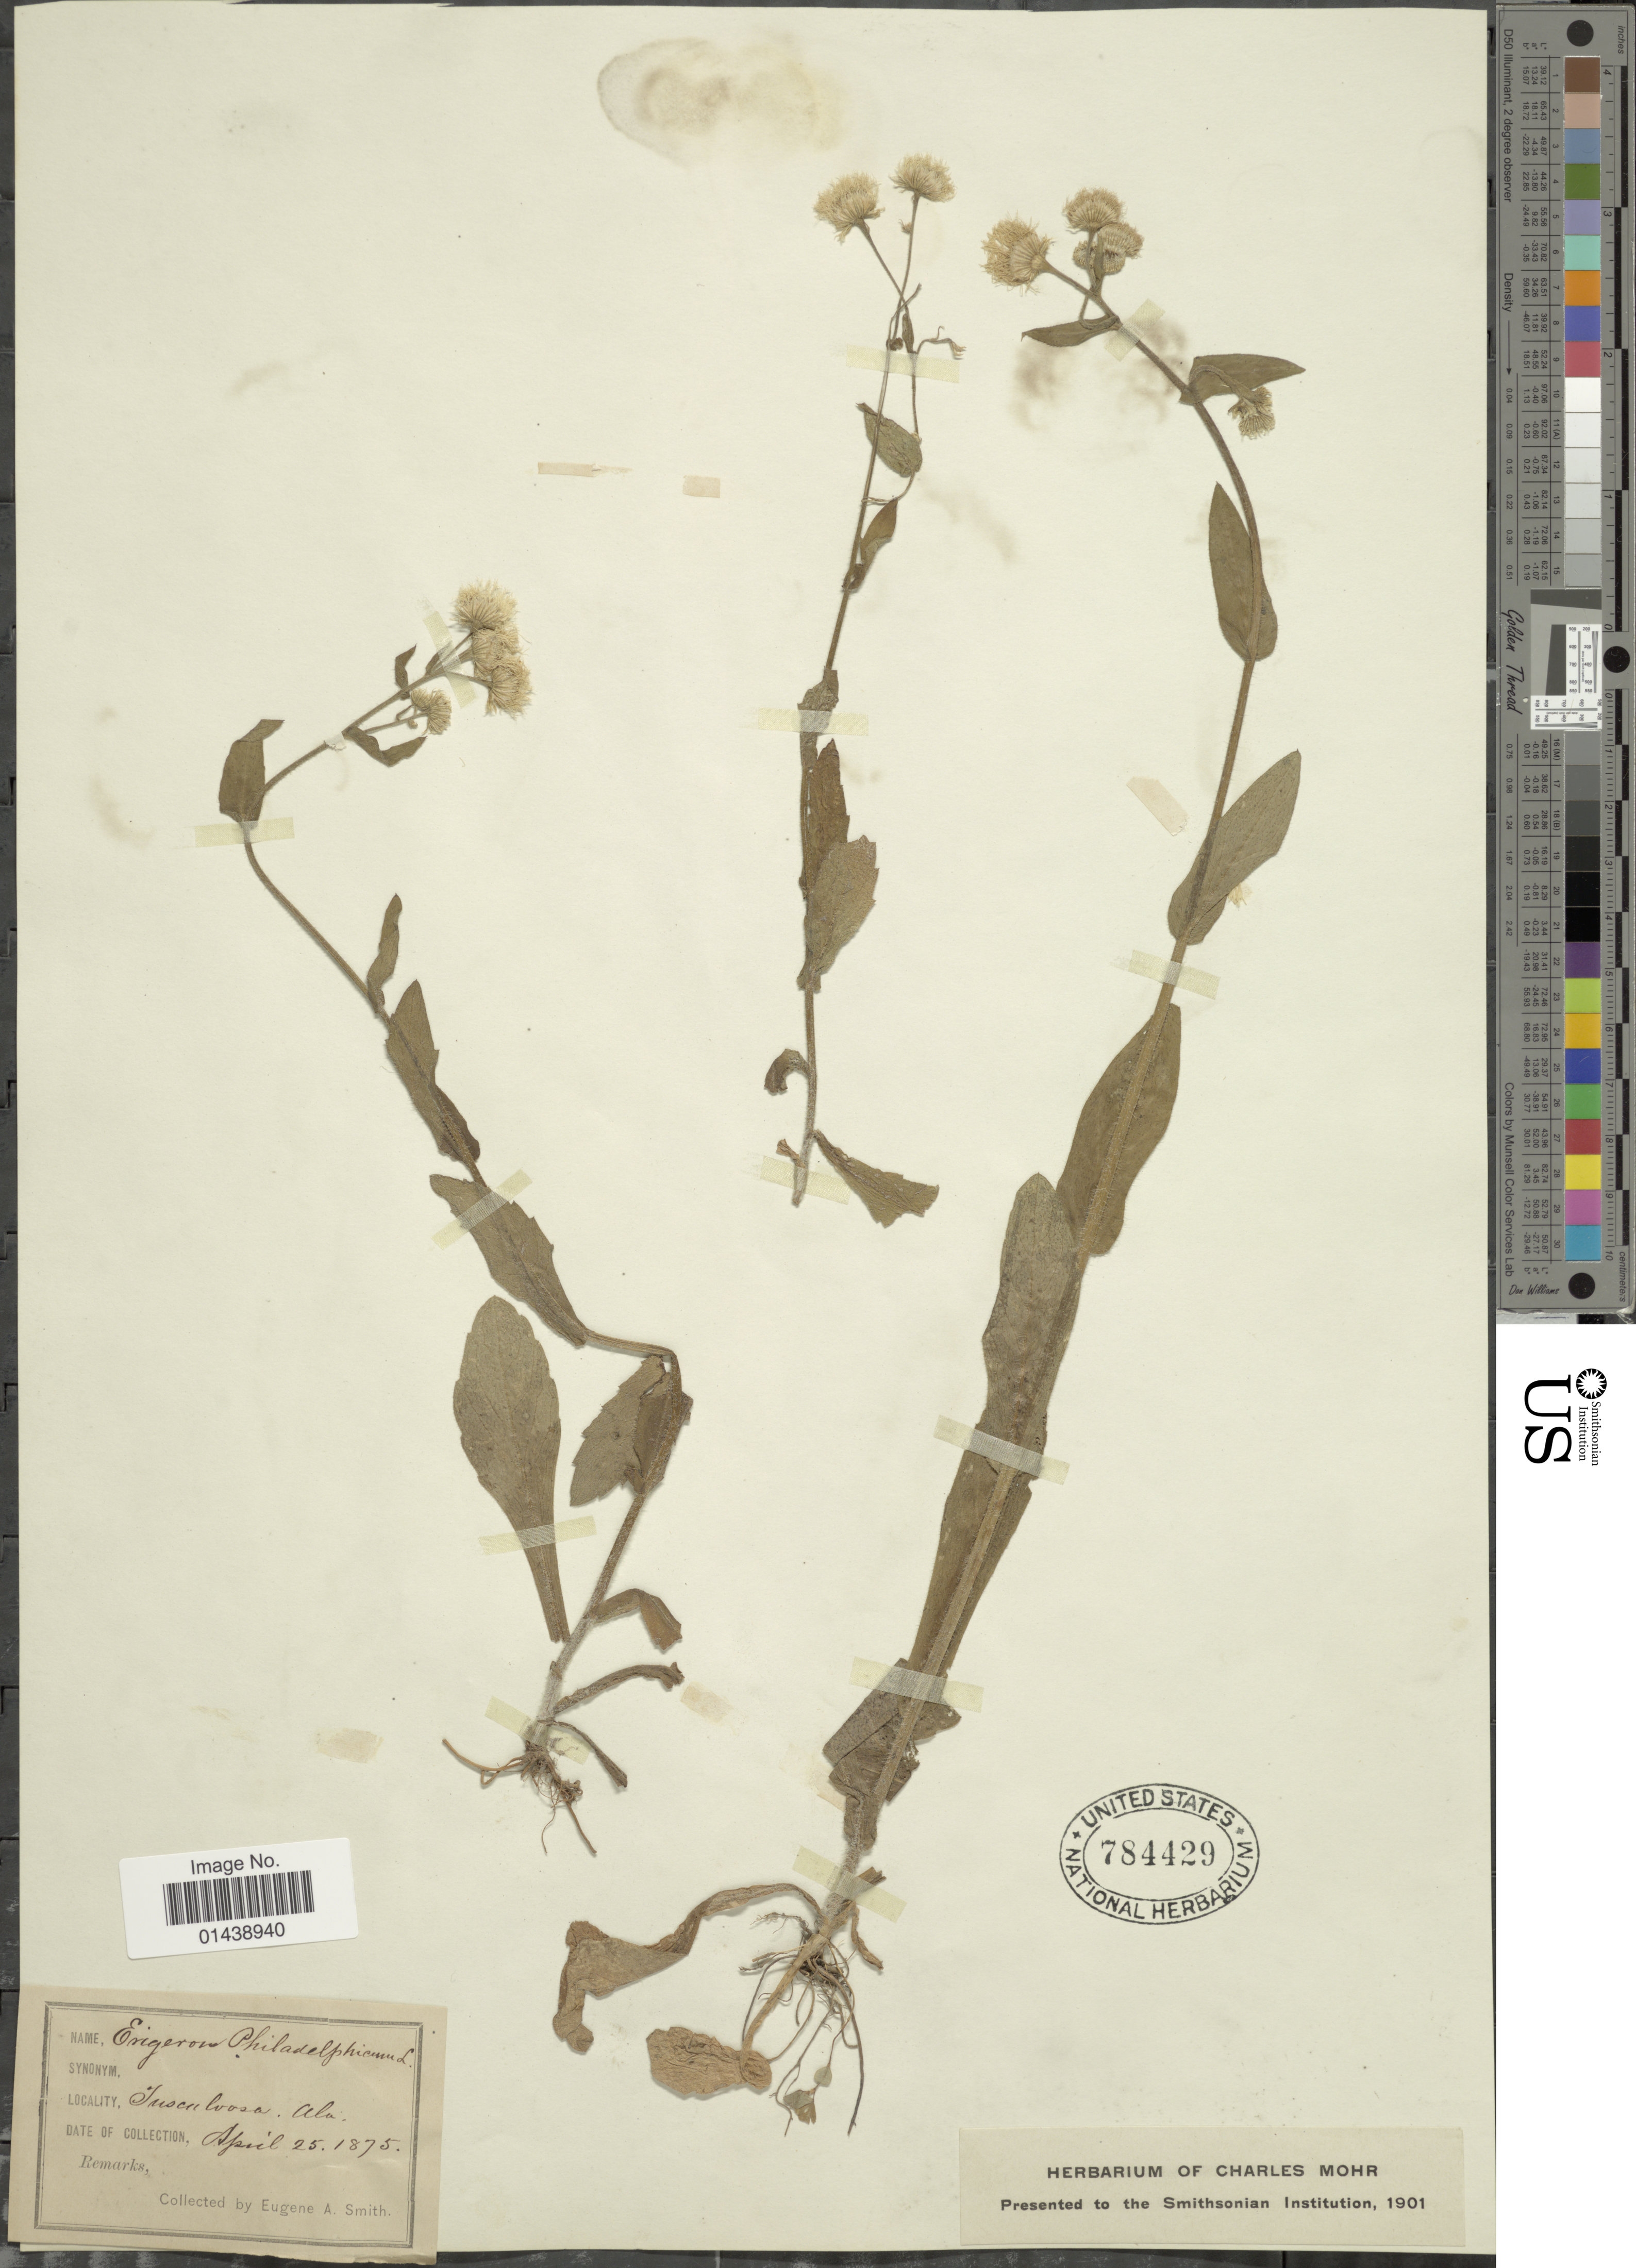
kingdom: Plantae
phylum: Tracheophyta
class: Magnoliopsida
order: Asterales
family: Asteraceae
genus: Erigeron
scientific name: Erigeron philadelphicus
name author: L.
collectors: E. A. Smith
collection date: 1875-04-25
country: United States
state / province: Alabama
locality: Tuscaloosa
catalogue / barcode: US 784429